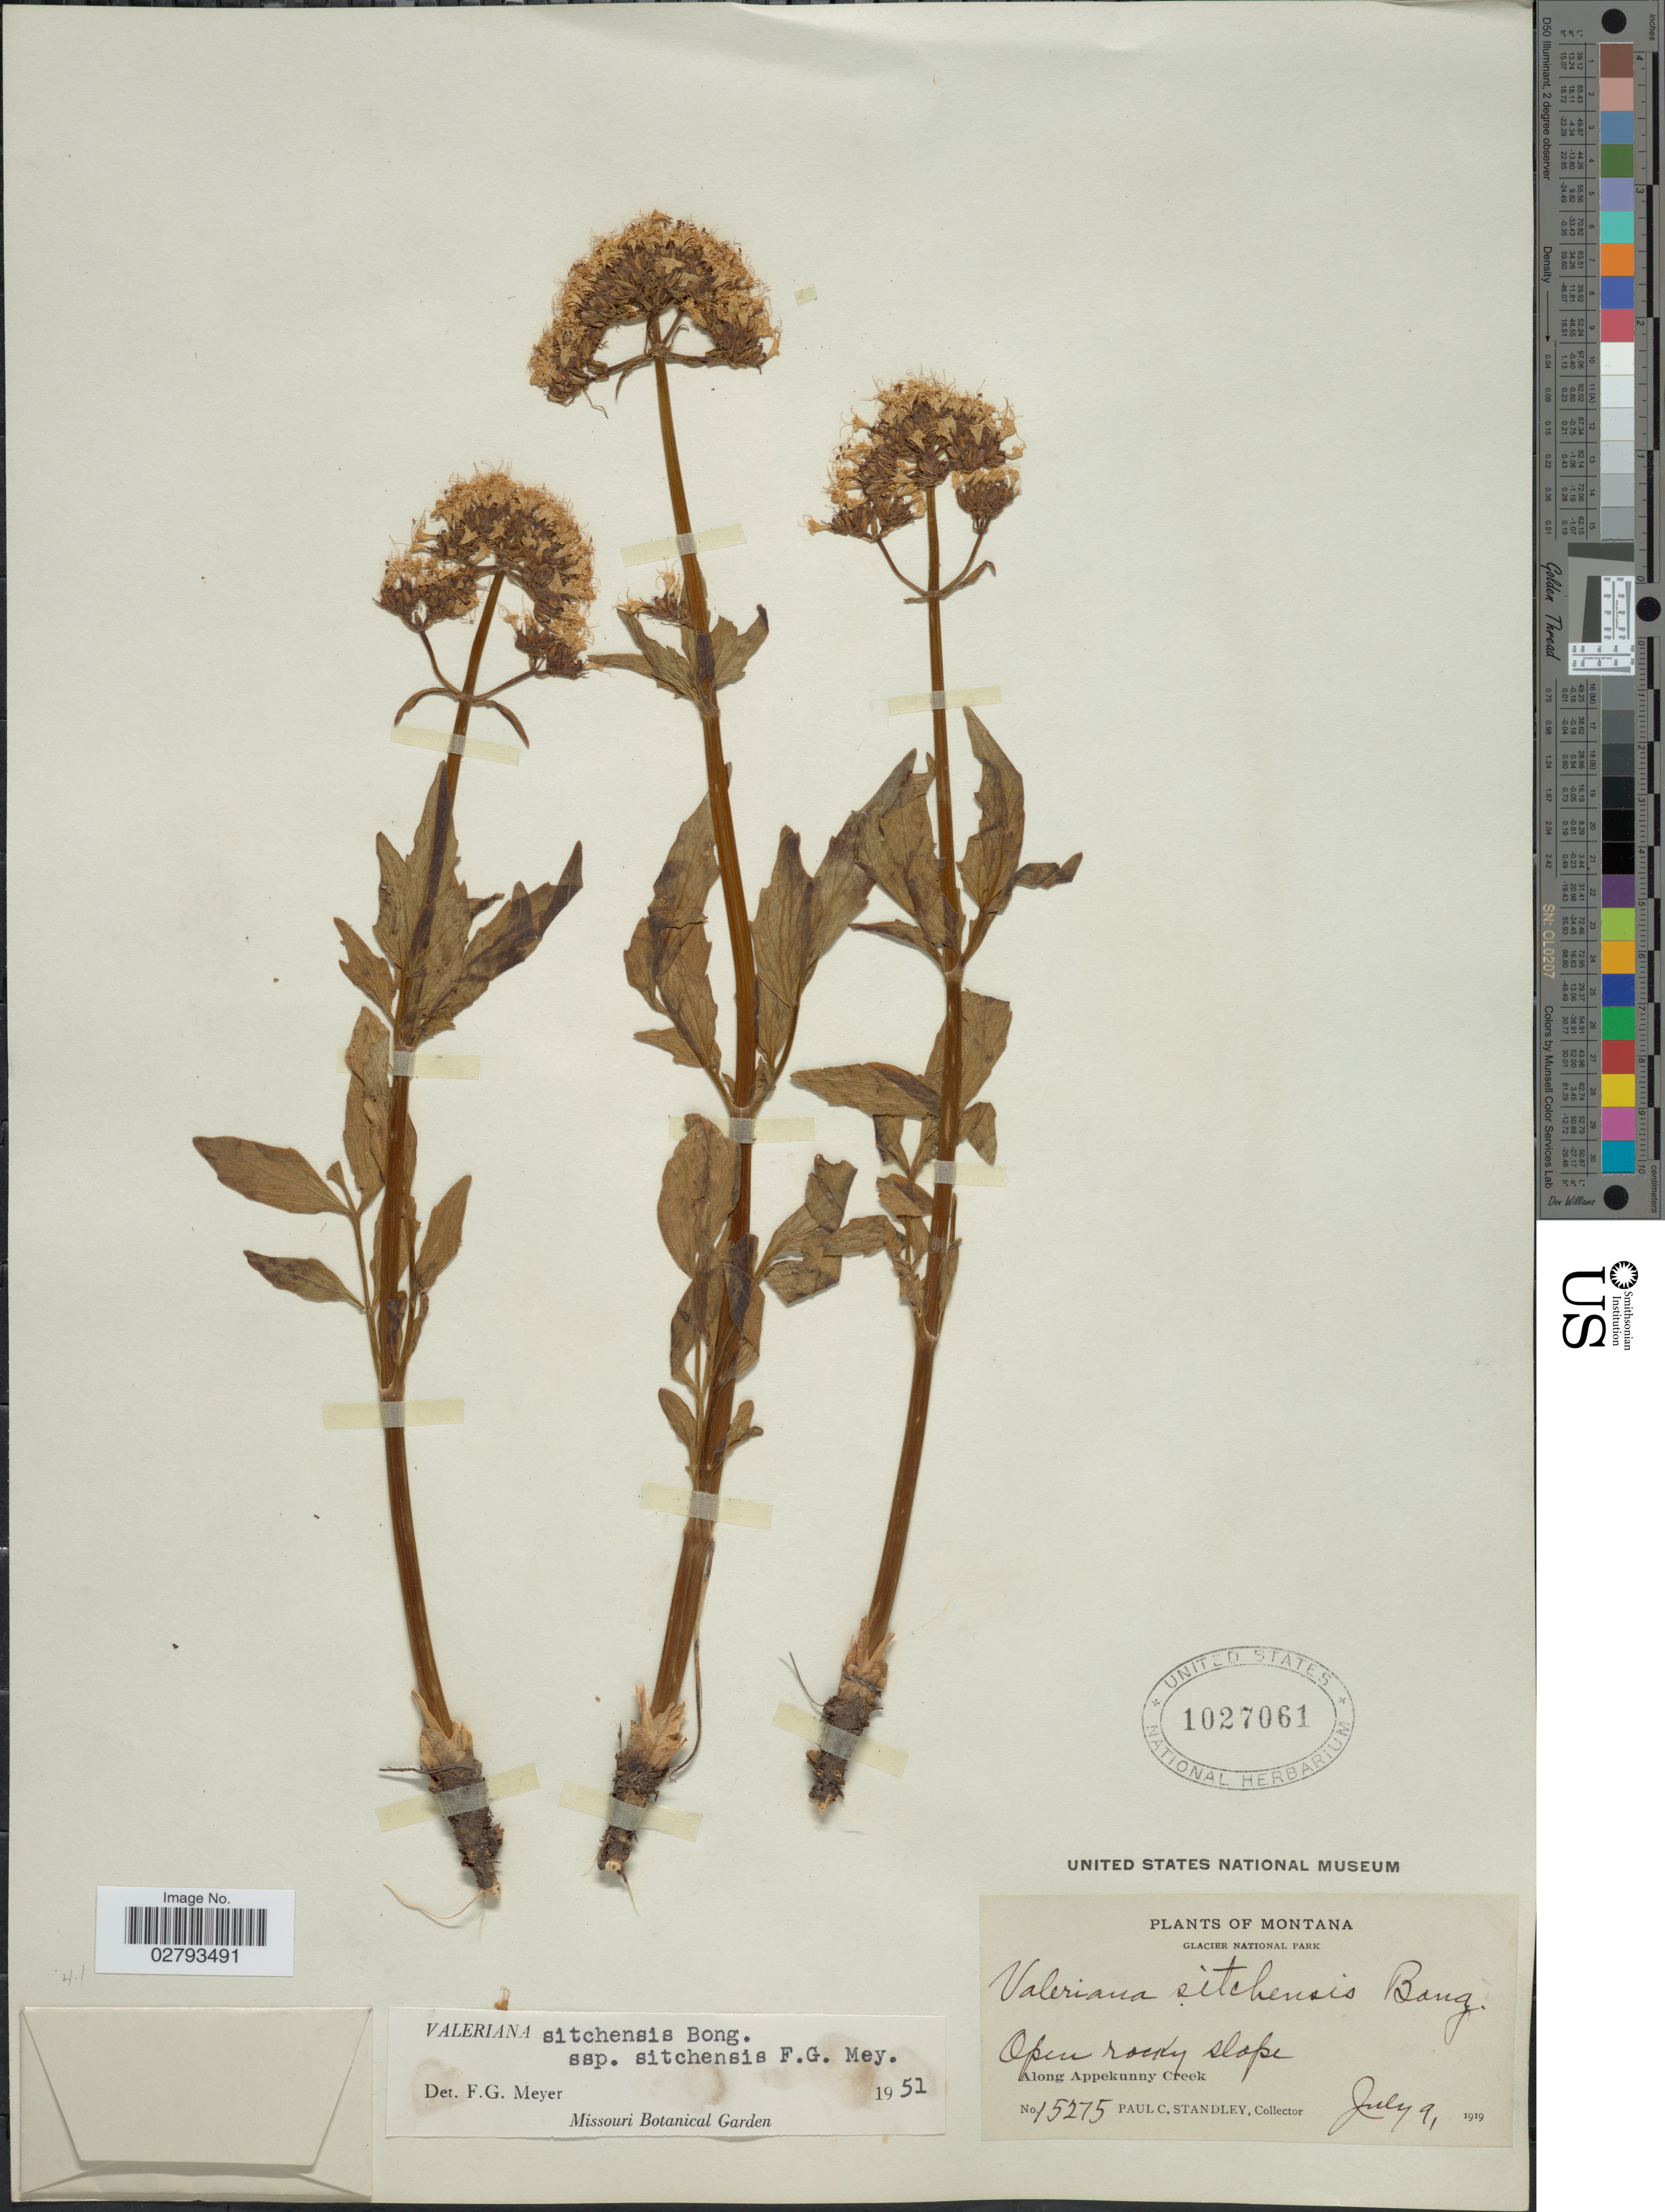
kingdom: Plantae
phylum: Tracheophyta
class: Magnoliopsida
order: Dipsacales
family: Caprifoliaceae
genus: Valeriana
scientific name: Valeriana sitchensis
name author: Bong.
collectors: P. C. Standley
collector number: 15275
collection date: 1919-07-09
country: United States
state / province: Montana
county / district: Glacier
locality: Glacier National Park. Along Appekunny Creek.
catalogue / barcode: US 1027061